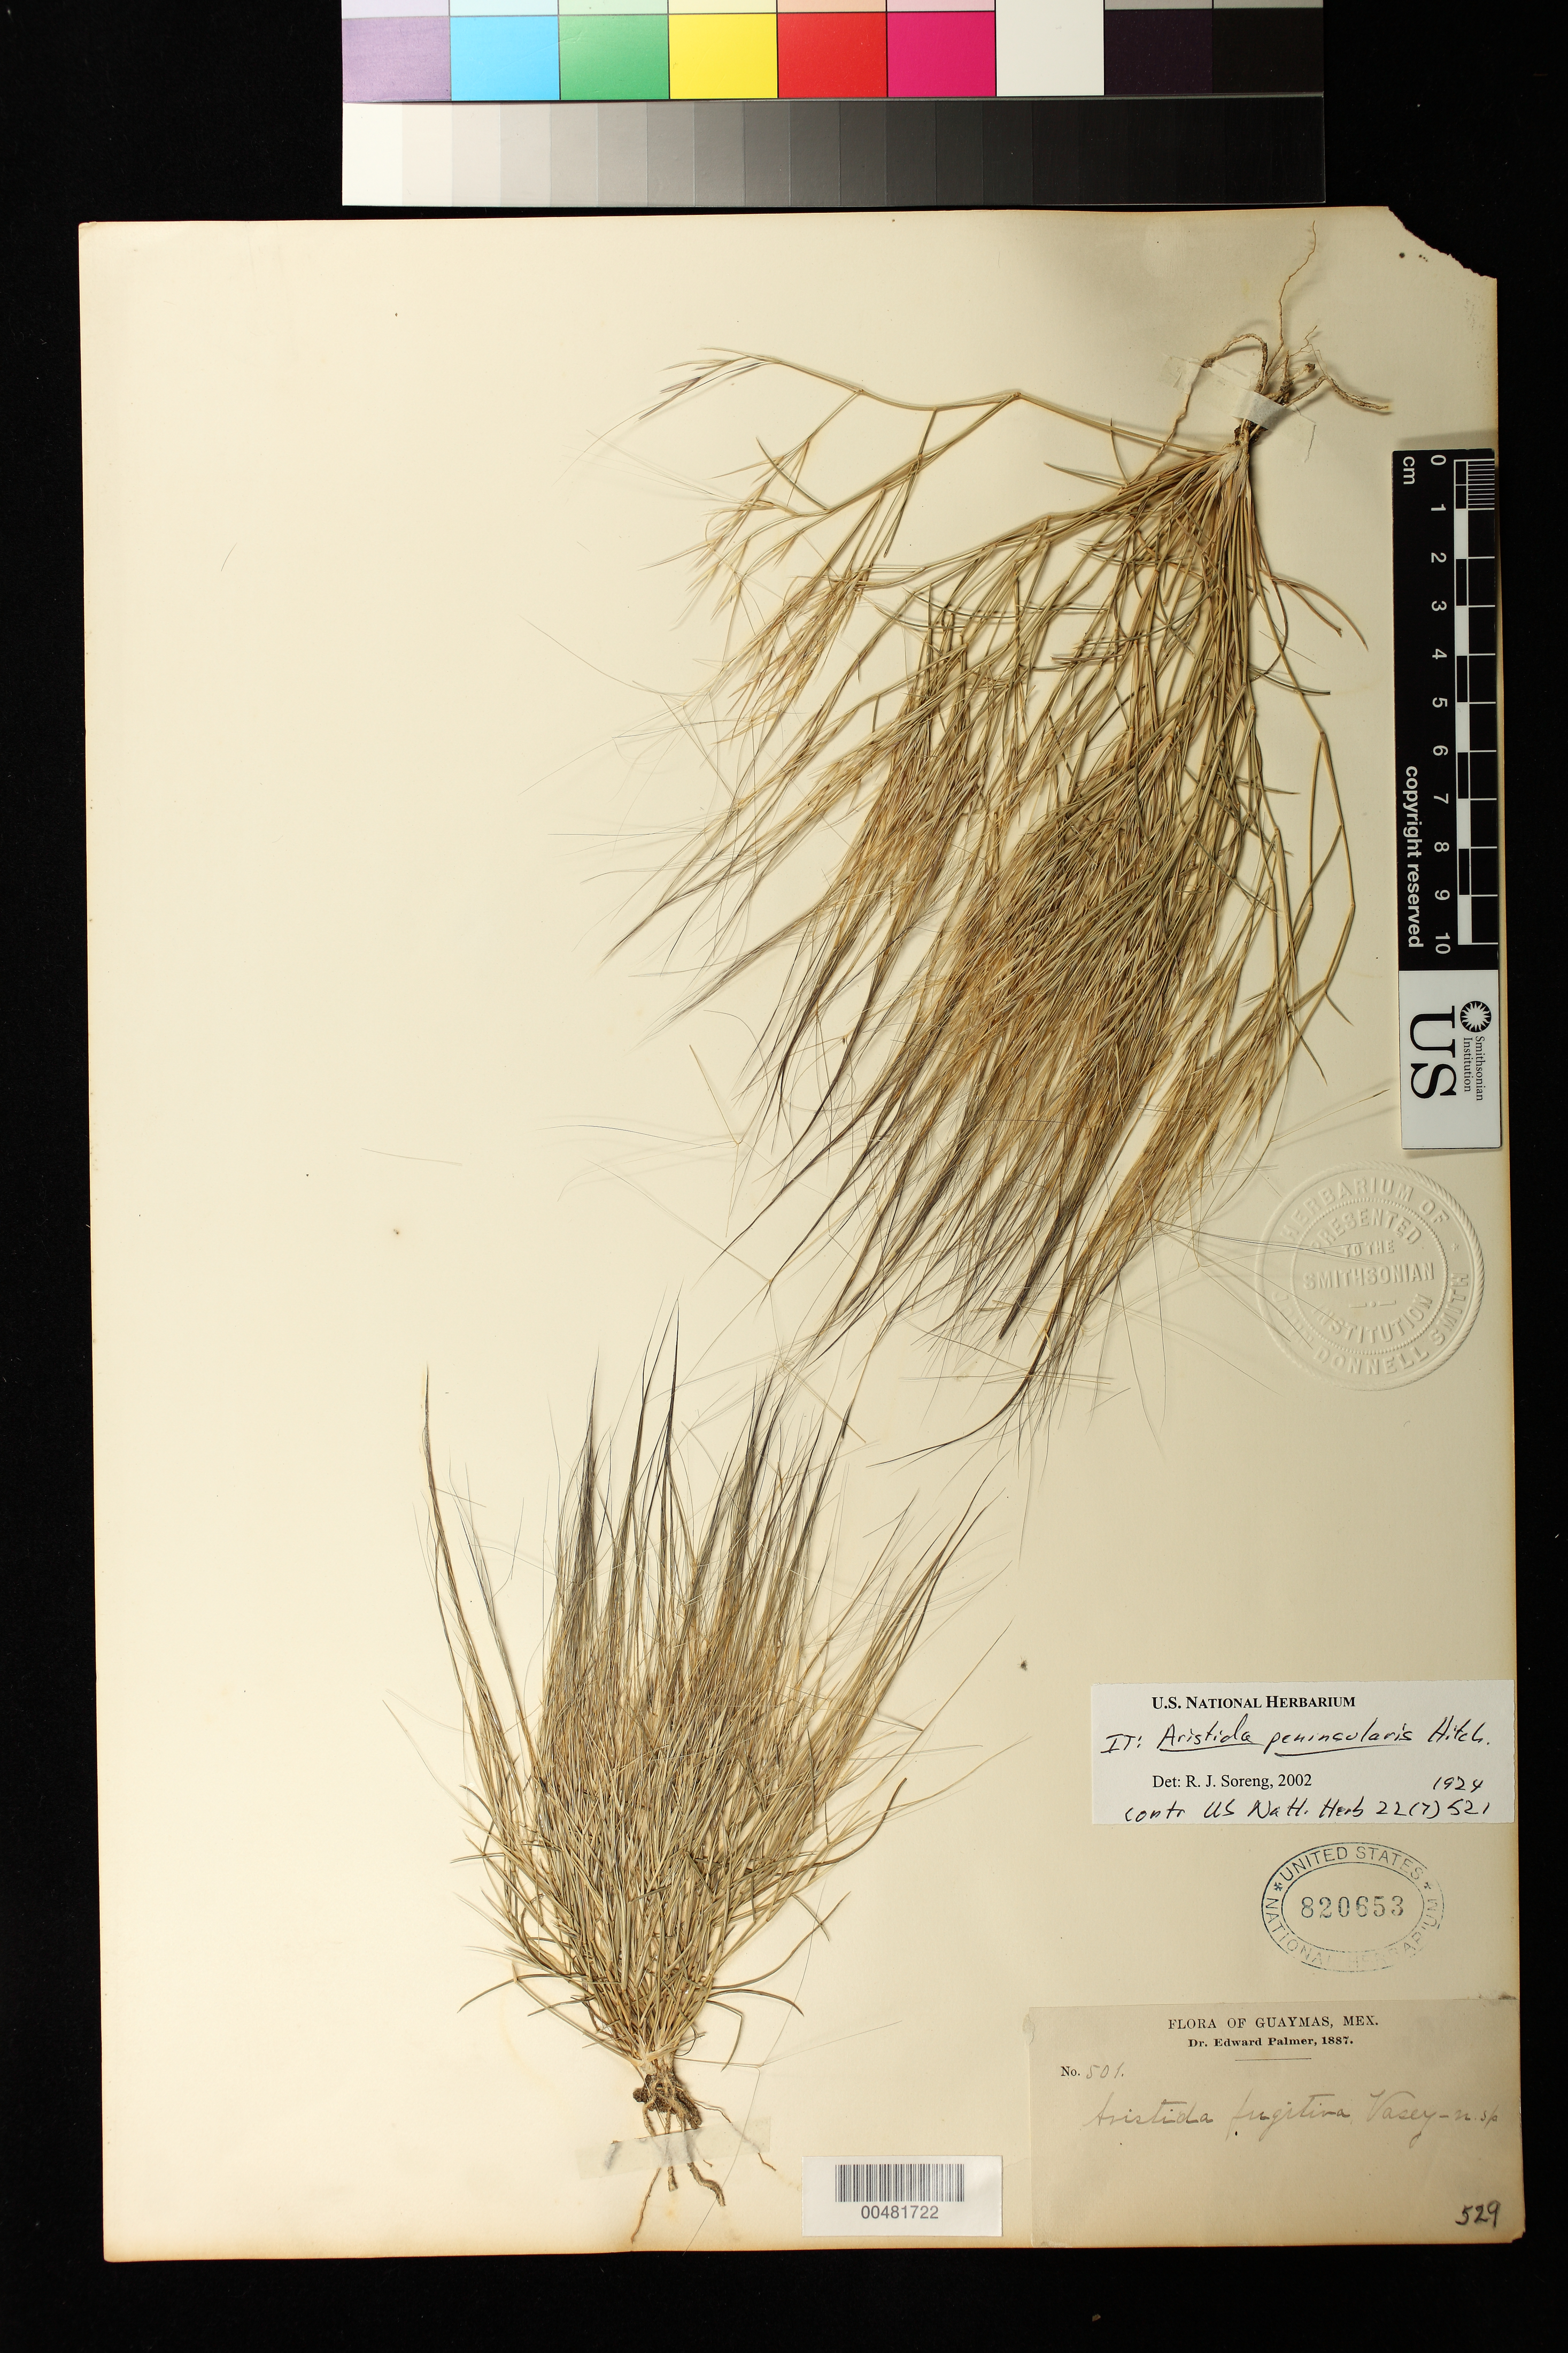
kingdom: Plantae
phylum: Tracheophyta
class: Liliopsida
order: Poales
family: Poaceae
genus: Aristida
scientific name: Aristida peninsularis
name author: Hitchc.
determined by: Soreng, Robert J., Research Associate (BOT), Smithsonian Institution - National Museum of Natural History (UNITED STATES)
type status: Possible Type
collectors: E. Palmer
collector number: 501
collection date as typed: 1887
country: Mexico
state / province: Sonora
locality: Guaymas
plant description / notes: Specimen ex John Donnell Smith herbarium.; Annotated as "IT" [isotype] by R. Soreng (2002); same collection number as type but specimen labeled "Flora of Guaymas".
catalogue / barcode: US 820653